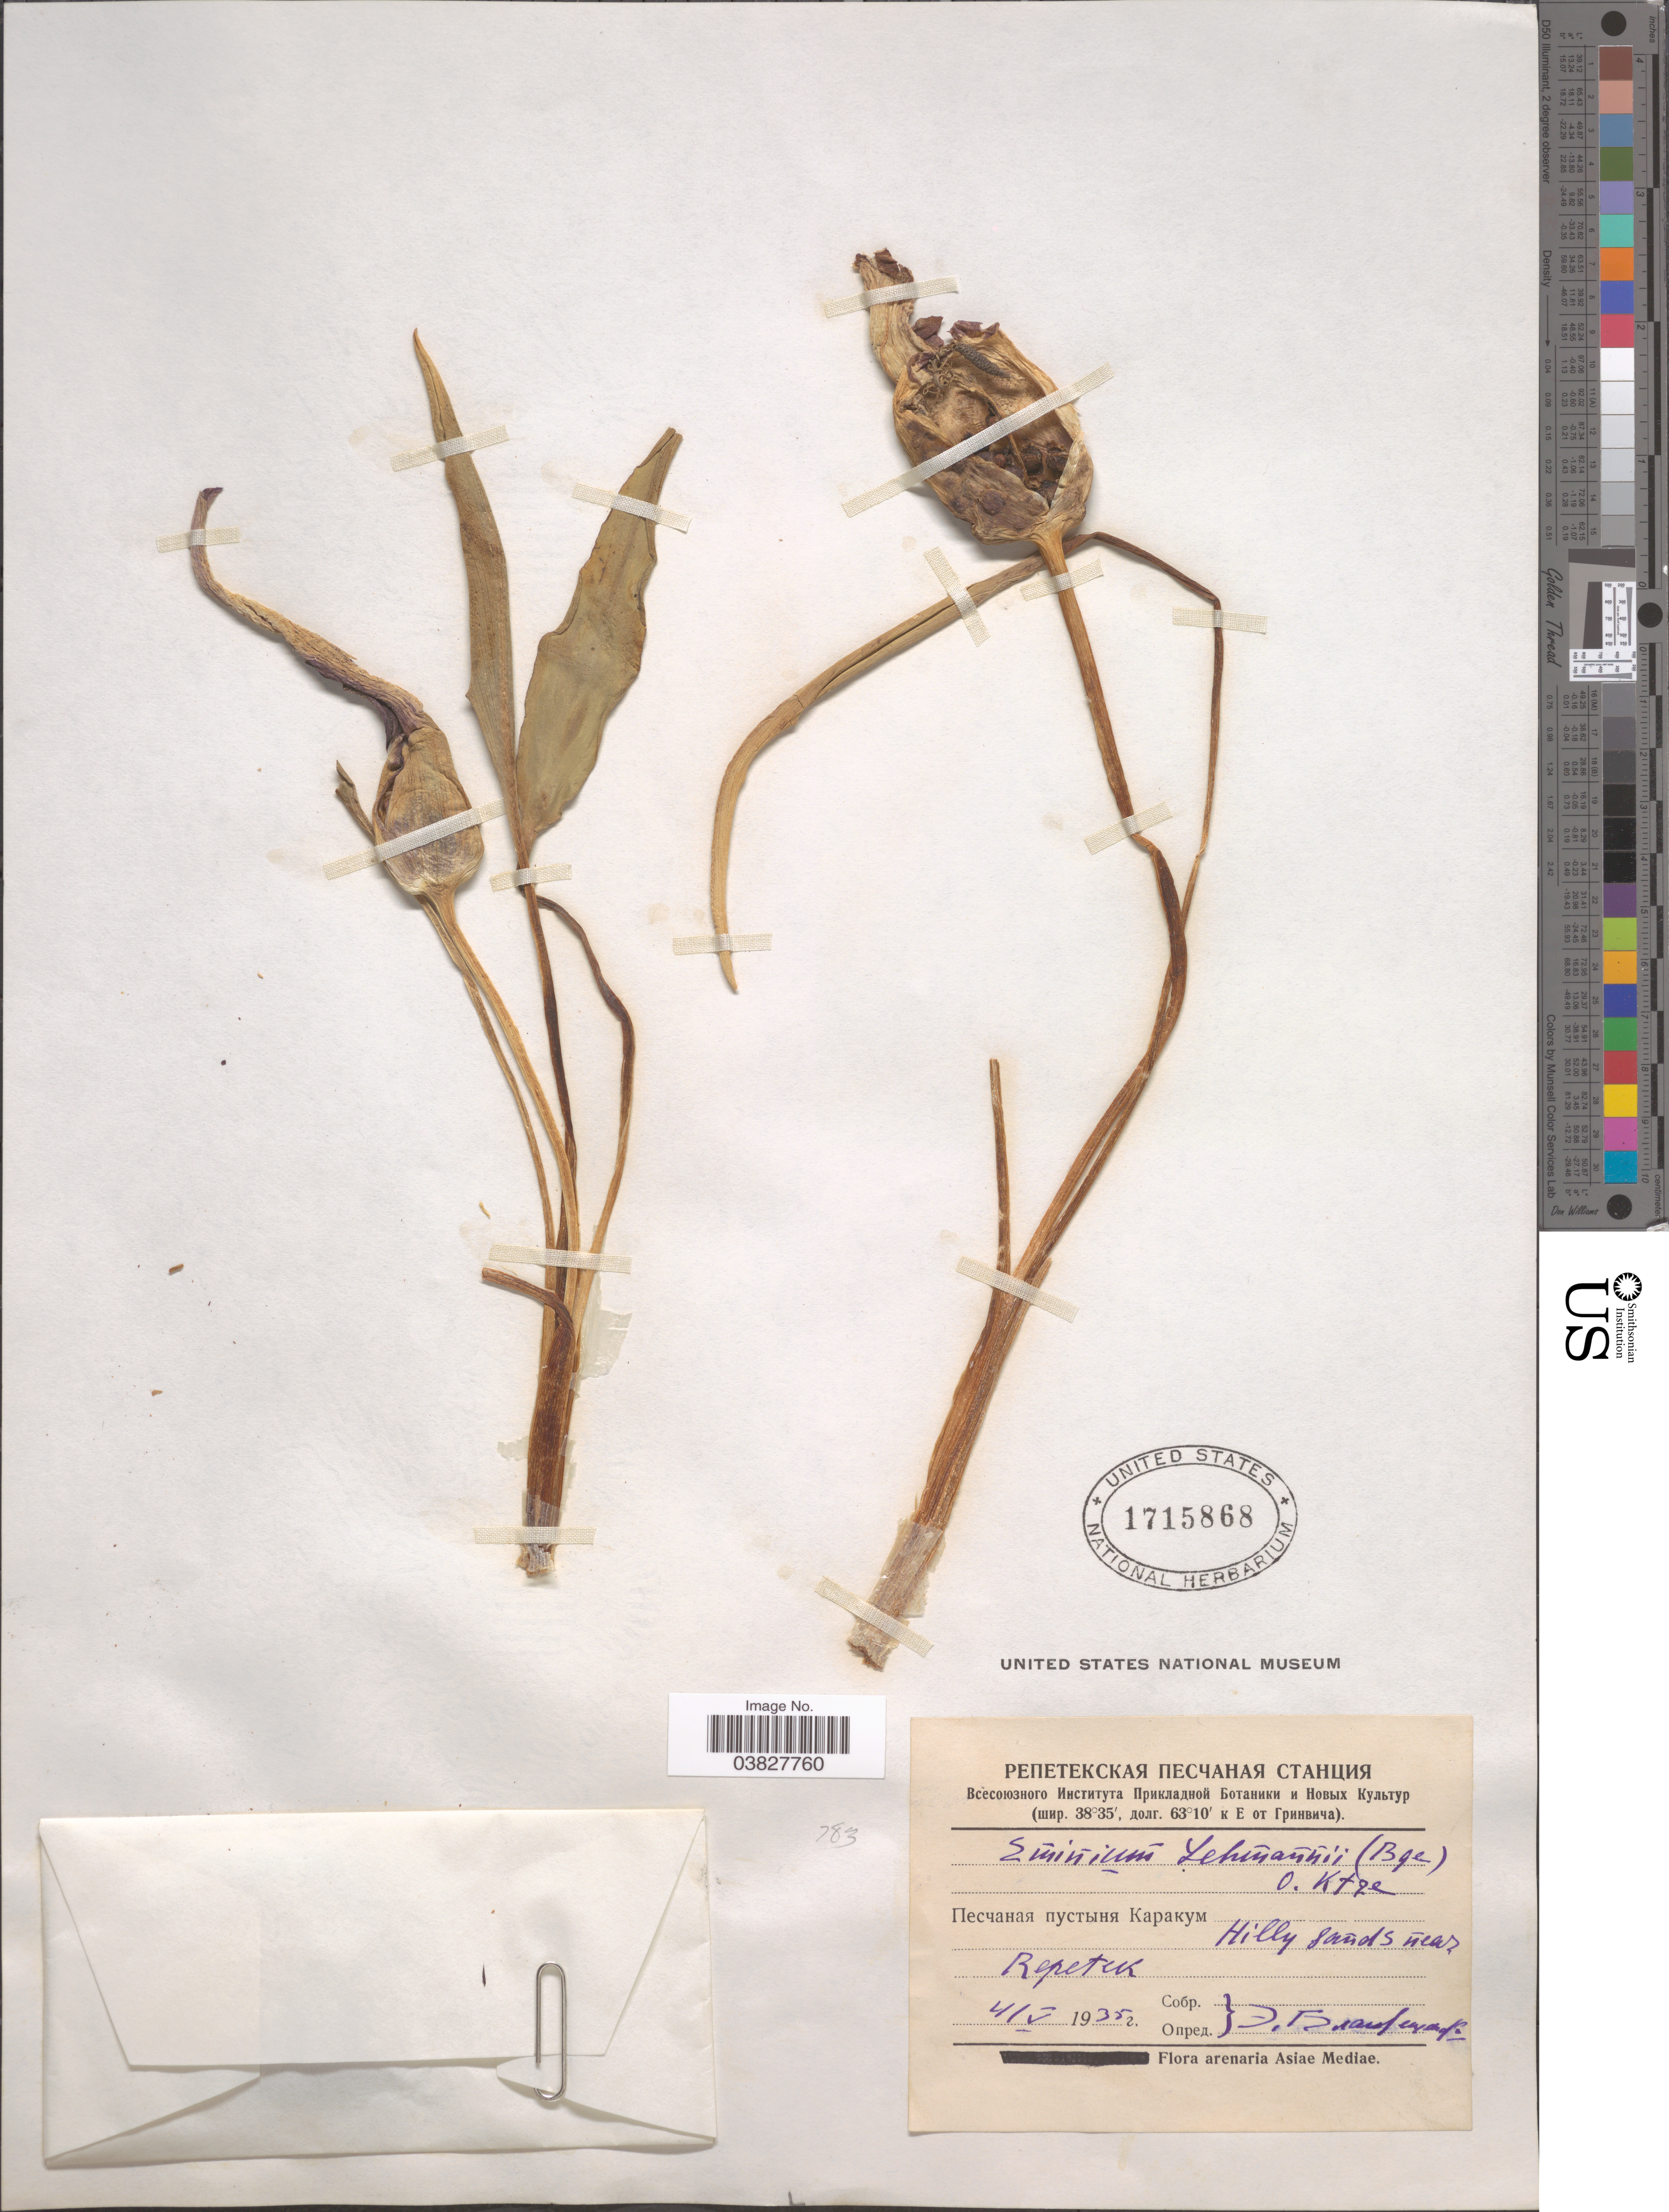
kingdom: Plantae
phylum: Tracheophyta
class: Liliopsida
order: Alismatales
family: Araceae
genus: Eminium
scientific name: Eminium lehmannii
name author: (Bunge) Kuntze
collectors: X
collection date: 1935-05-04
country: Turkmenistan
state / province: Lebap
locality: Hilly sands near Repetek.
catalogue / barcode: US 1715868